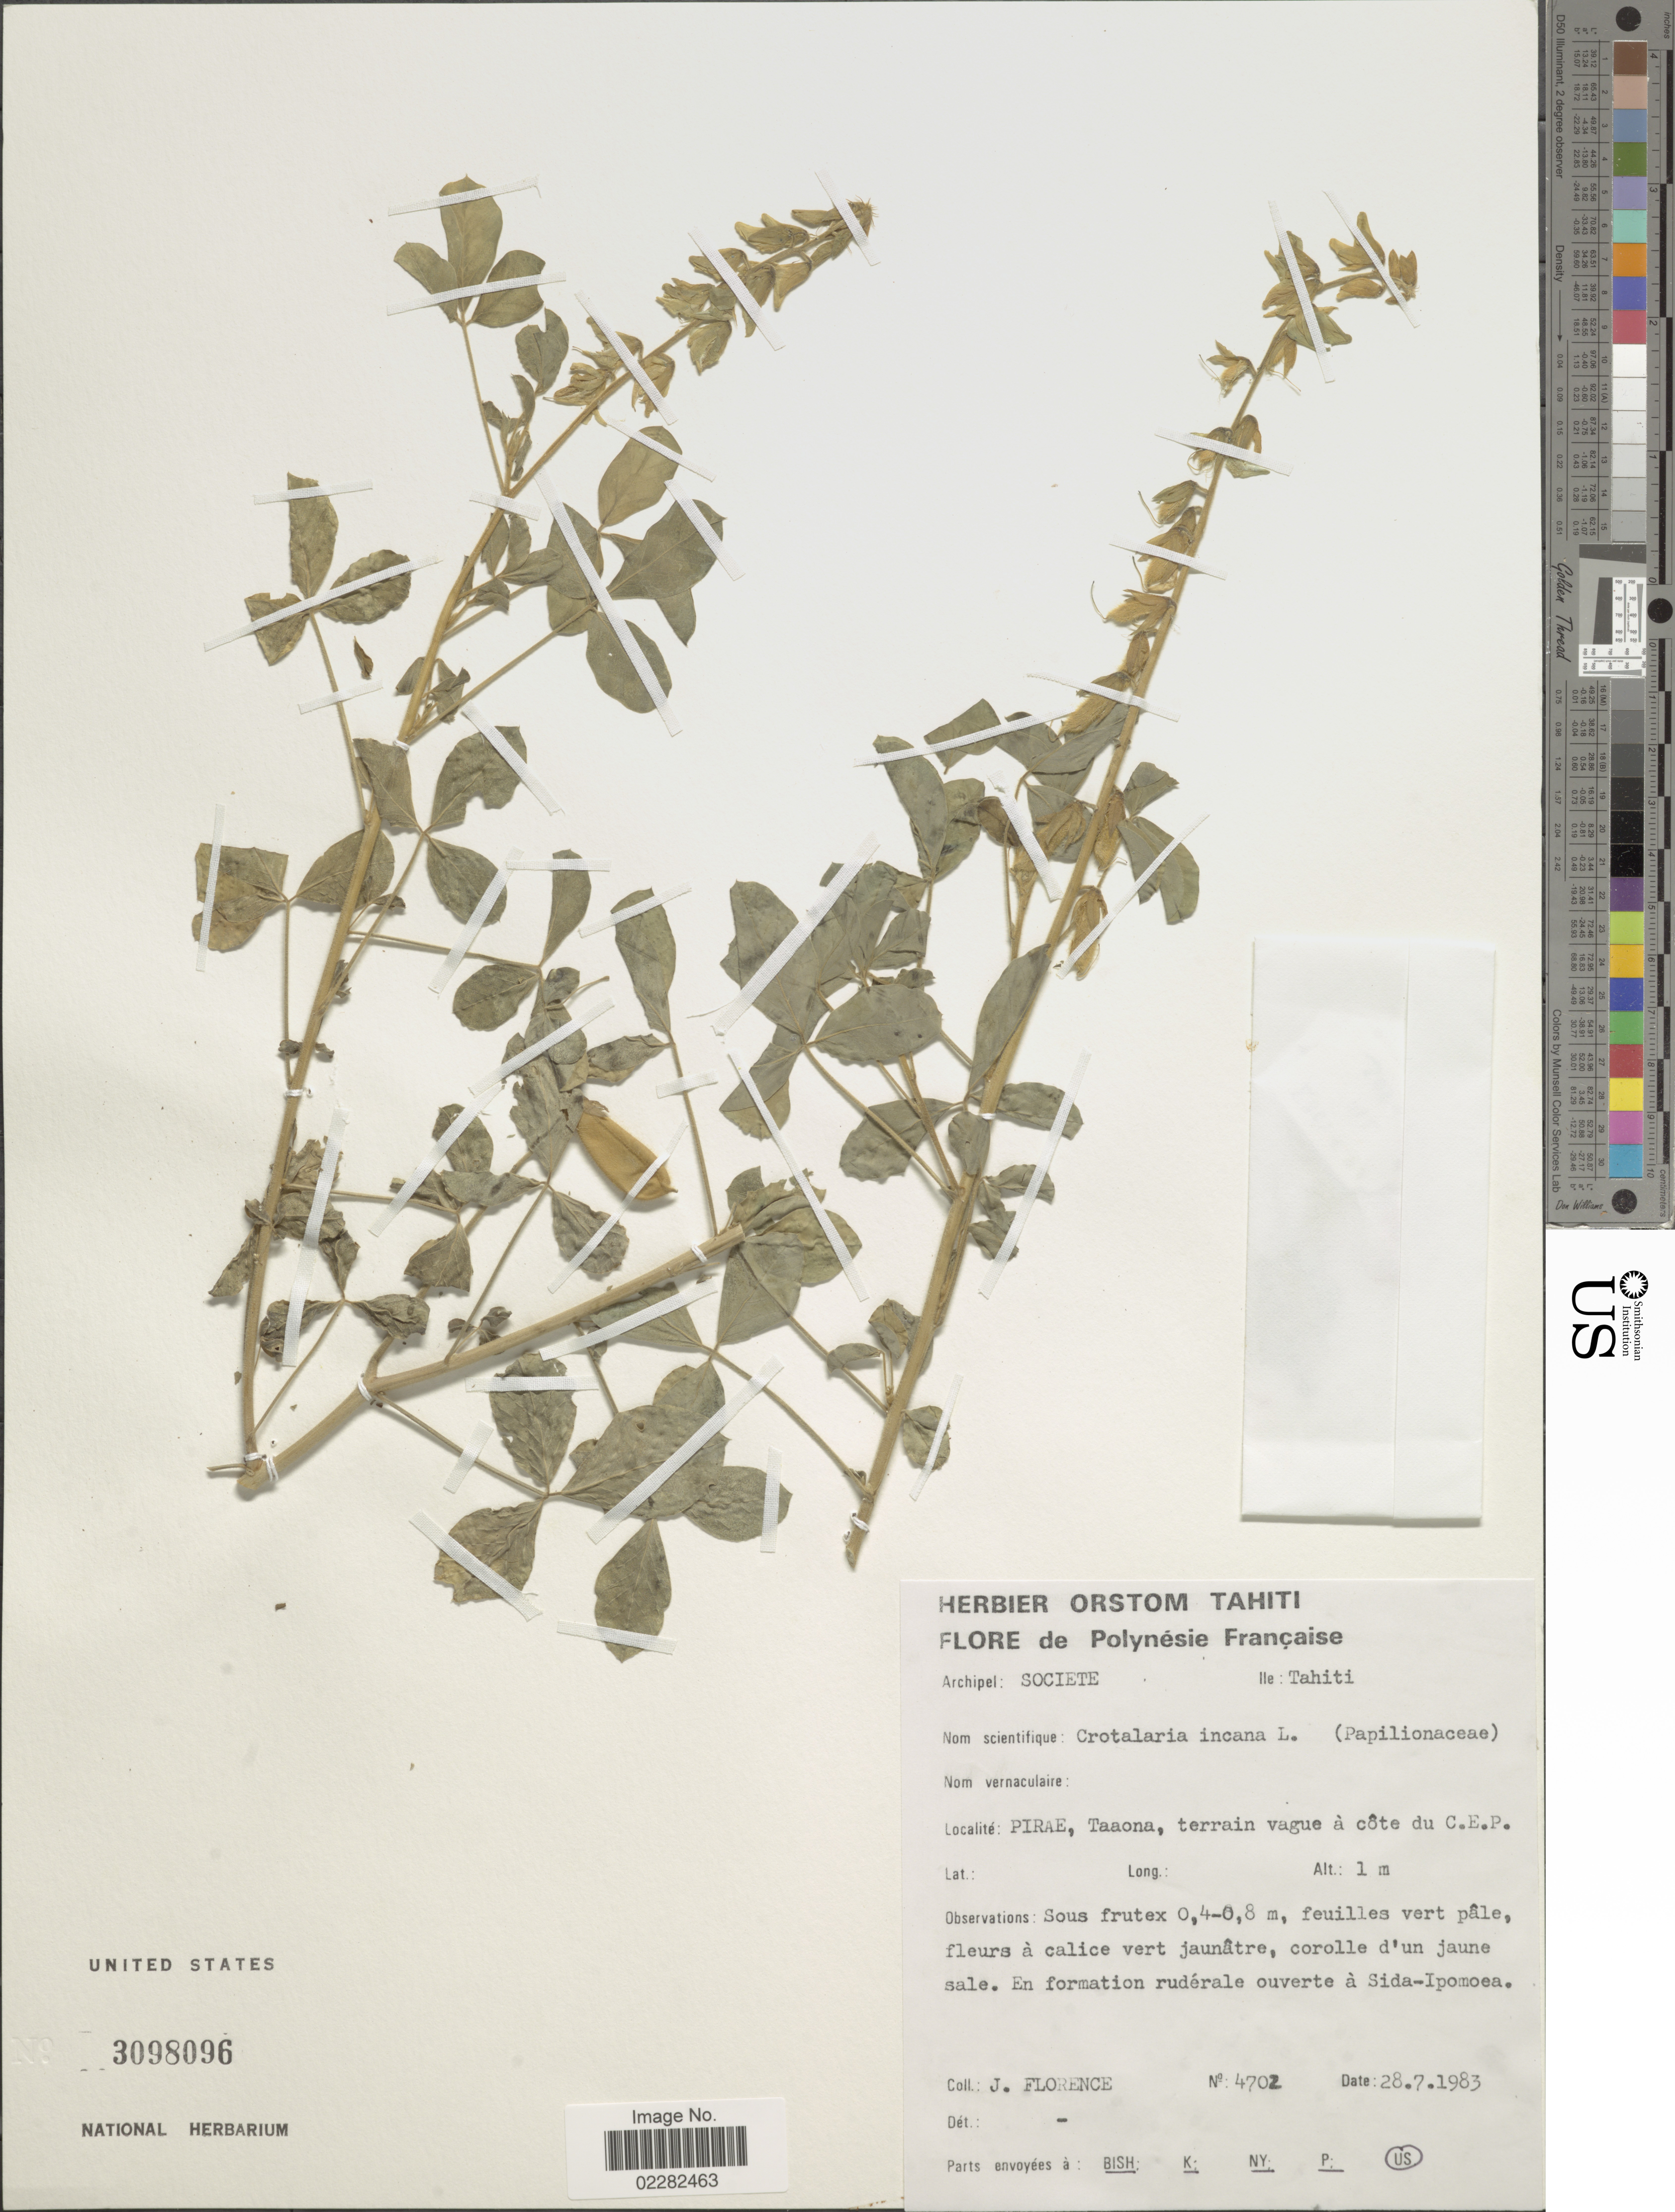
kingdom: Plantae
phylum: Tracheophyta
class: Magnoliopsida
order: Fabales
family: Fabaceae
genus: Crotalaria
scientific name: Crotalaria incana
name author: L.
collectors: J. Florence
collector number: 4702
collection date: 1983-07-28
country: French Polynesia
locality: Archipel: Societe. Ile: Tahiti. Pirae, Taaona, terrain vague a cote du C.E.P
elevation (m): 1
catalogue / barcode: US 3098096